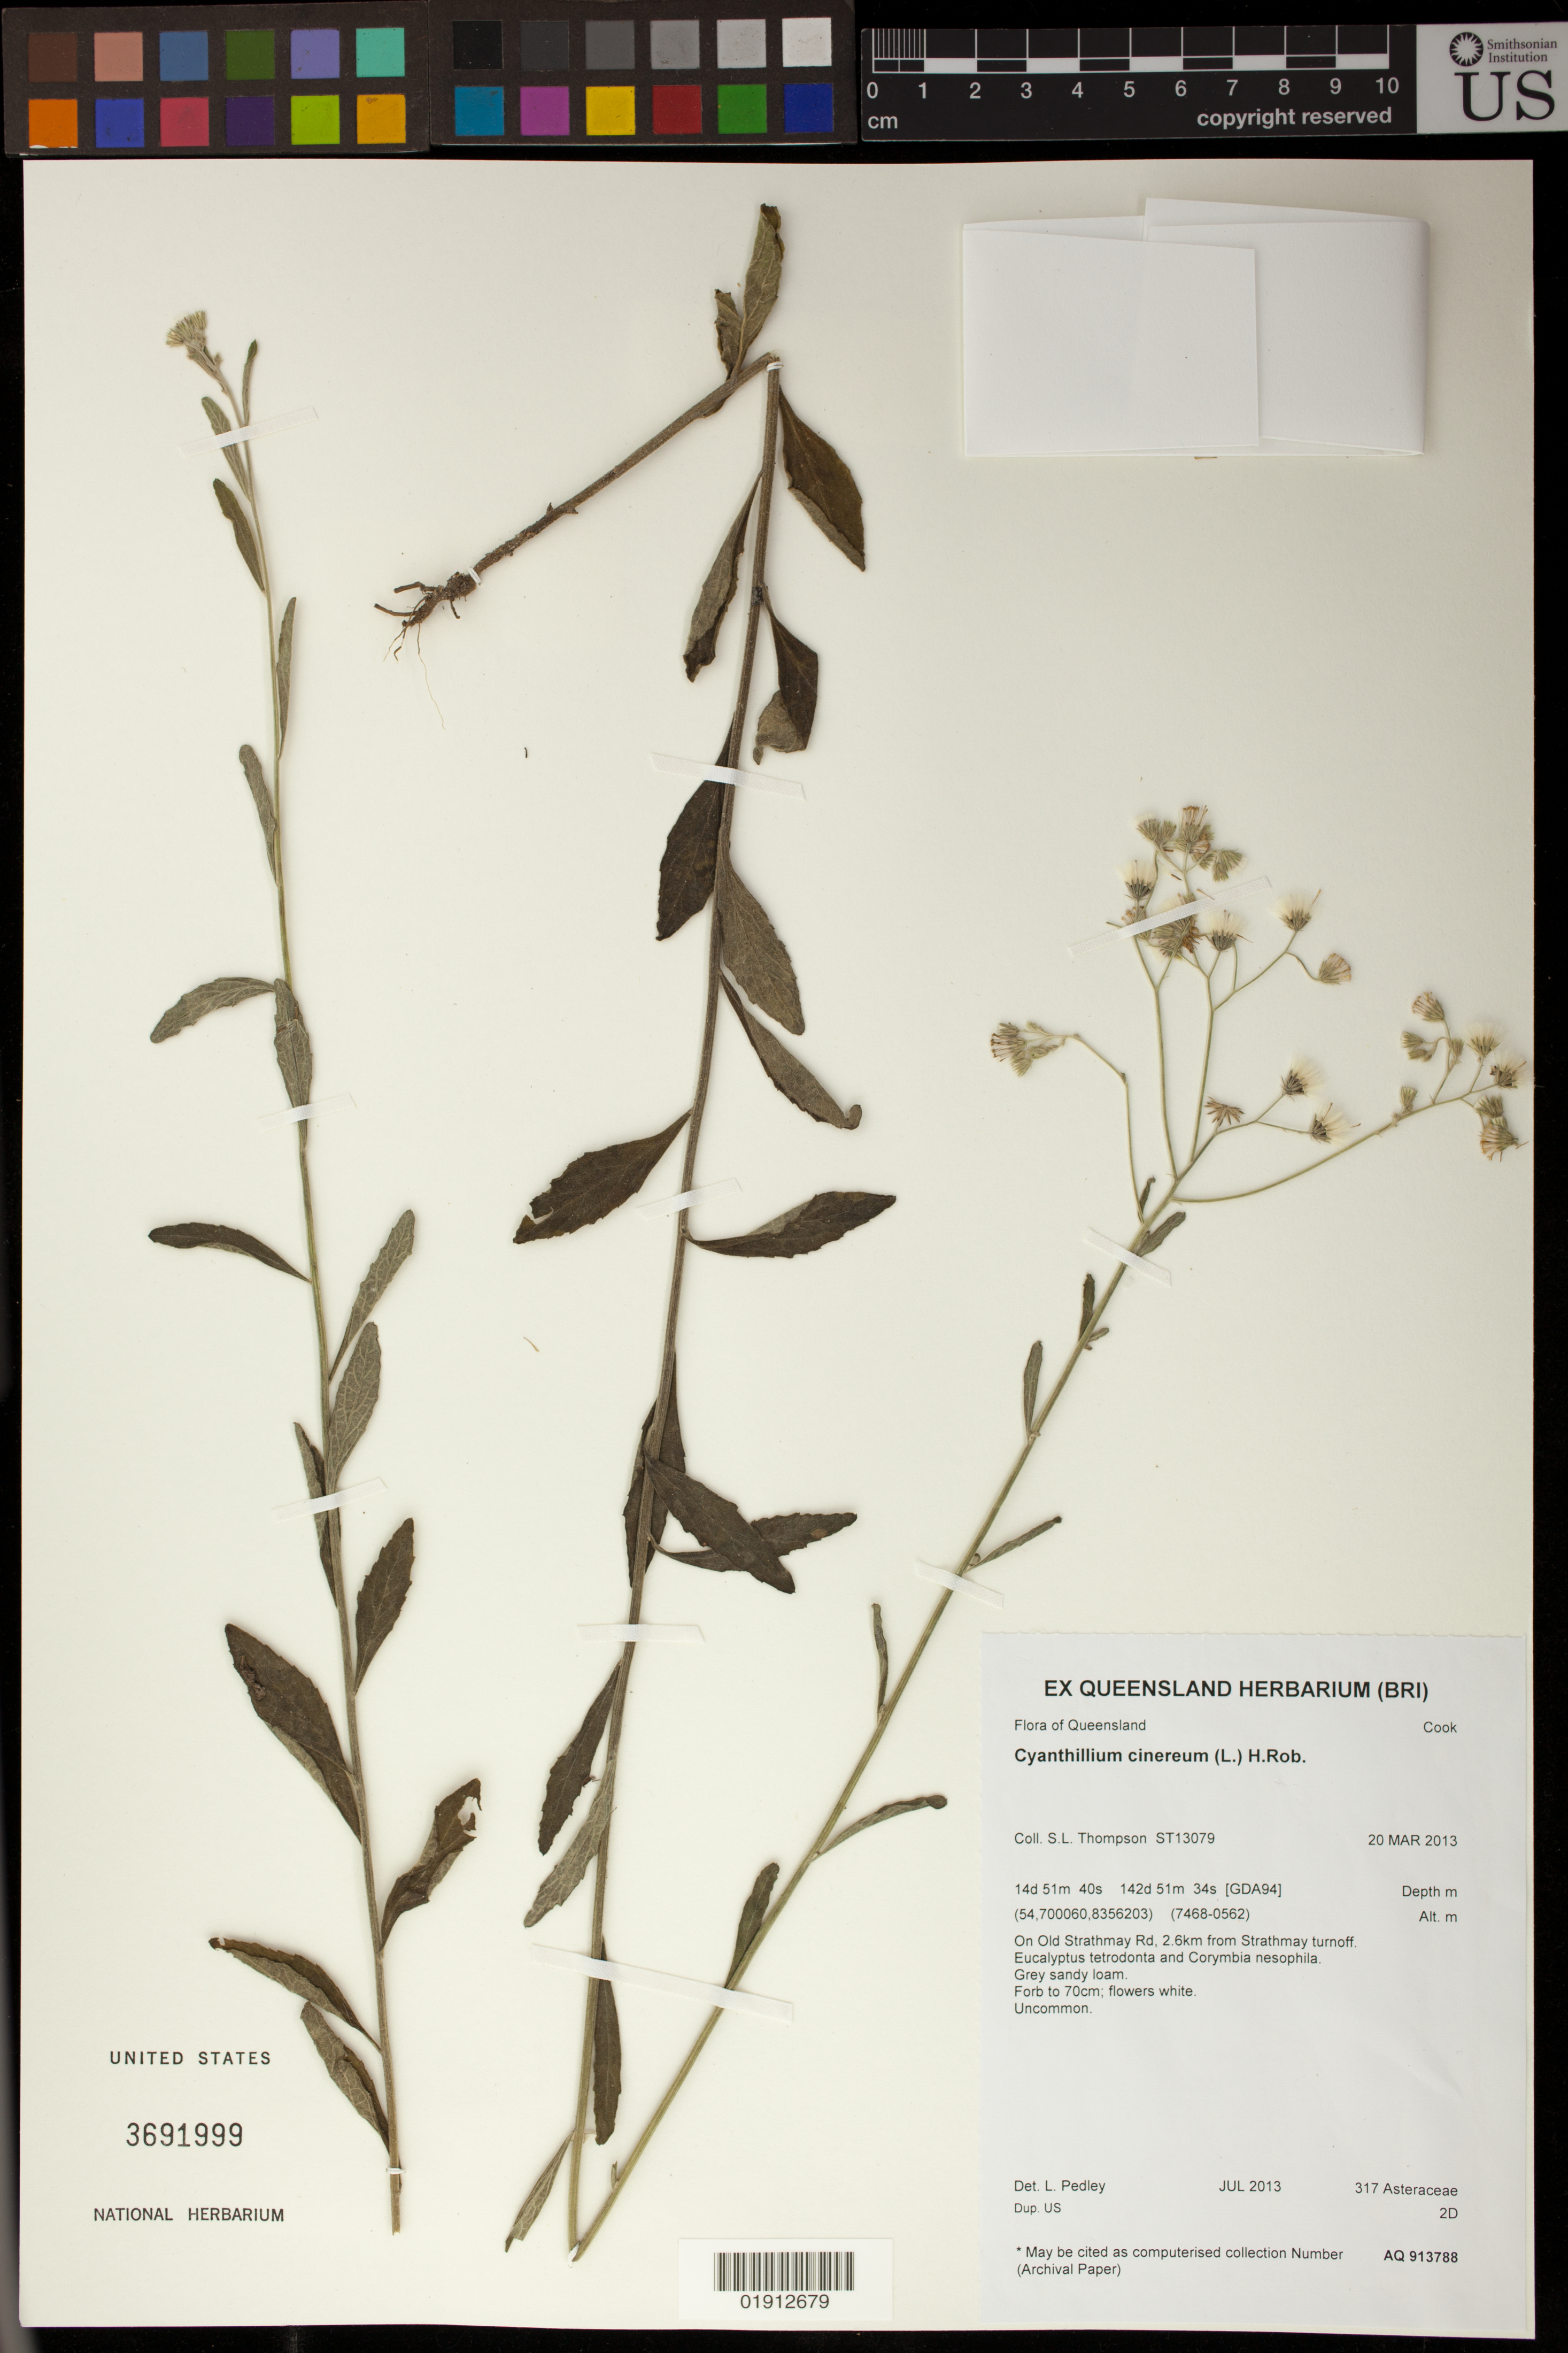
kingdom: Plantae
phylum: Tracheophyta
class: Magnoliopsida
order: Asterales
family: Asteraceae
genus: Cyanthillium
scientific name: Cyanthillium cinereum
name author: (L.) H. Rob.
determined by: Pedley, Leslie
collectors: S. L. Thompson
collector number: ST13079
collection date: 2013-03-20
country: Australia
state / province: Queensland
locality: Cook, On Old Strathmay Rd, 2.6 km from Strathmay turnoff.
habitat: Grey sandy loam.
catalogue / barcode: US 3691999